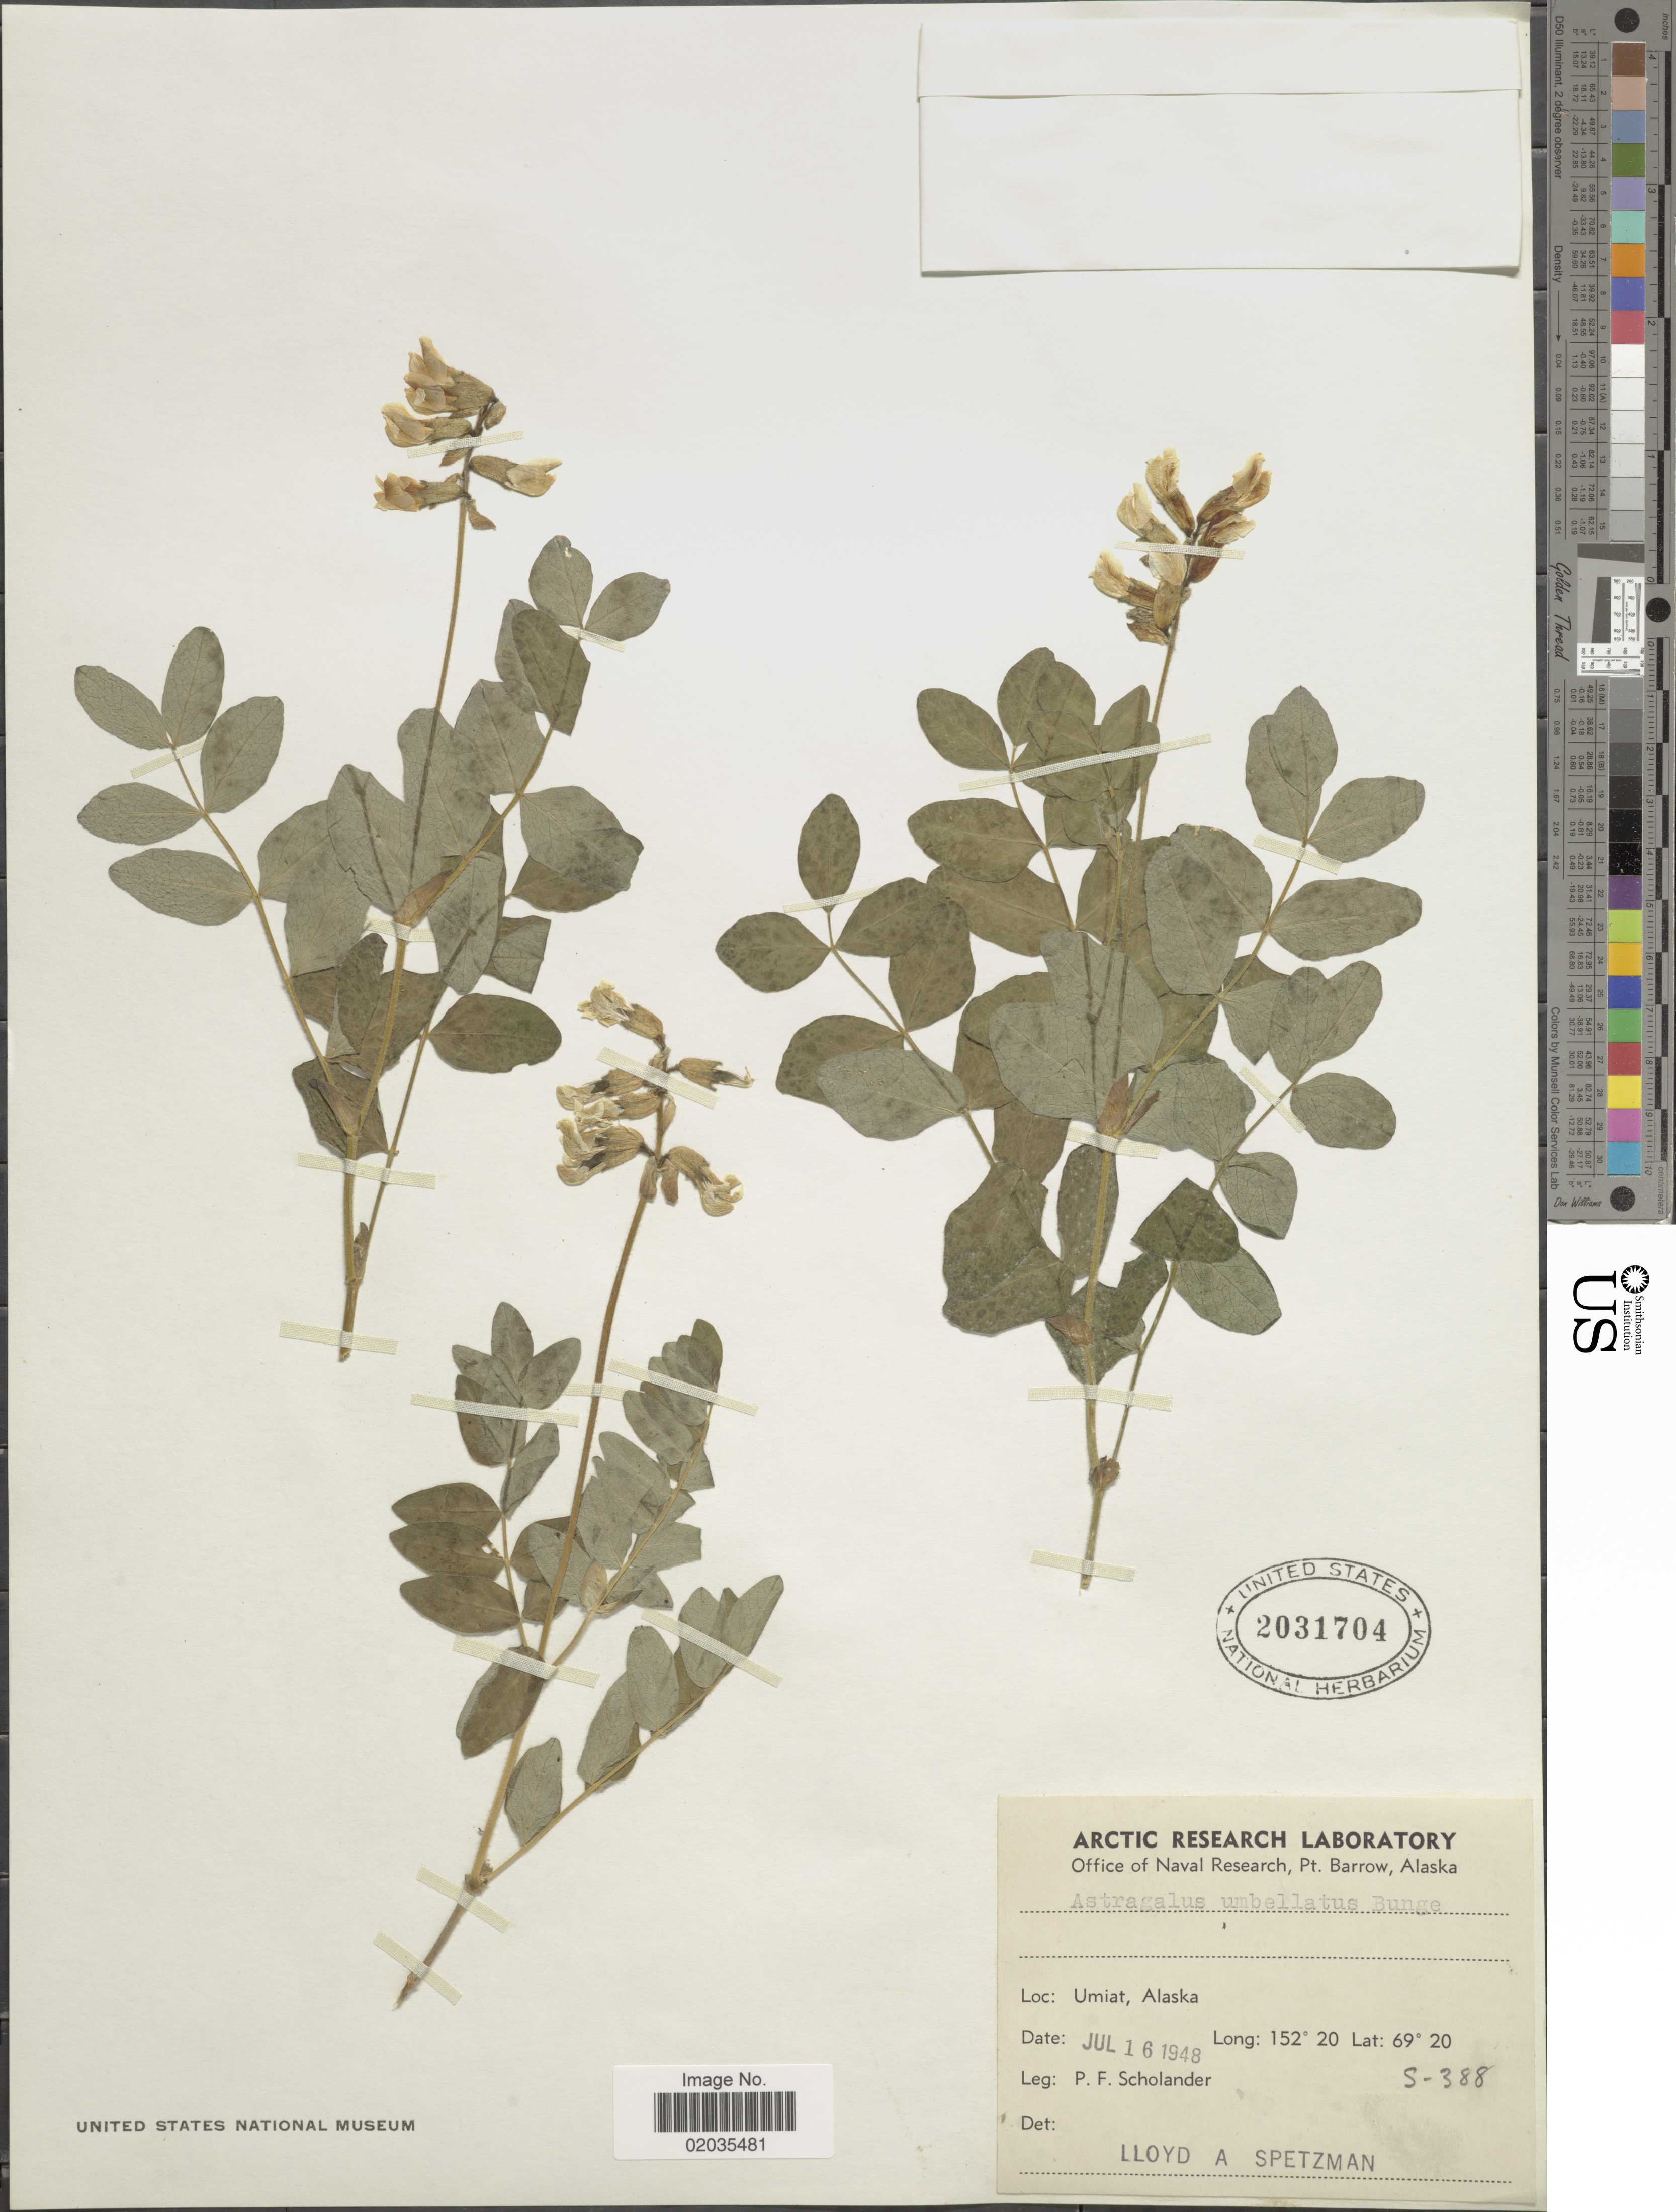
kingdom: Plantae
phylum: Tracheophyta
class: Magnoliopsida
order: Fabales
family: Fabaceae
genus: Astragalus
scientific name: Astragalus umbellatus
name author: Bunge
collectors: P. Scholander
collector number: S-388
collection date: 1948-07-16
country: United States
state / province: Alaska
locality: Umiat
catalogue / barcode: US 2031704